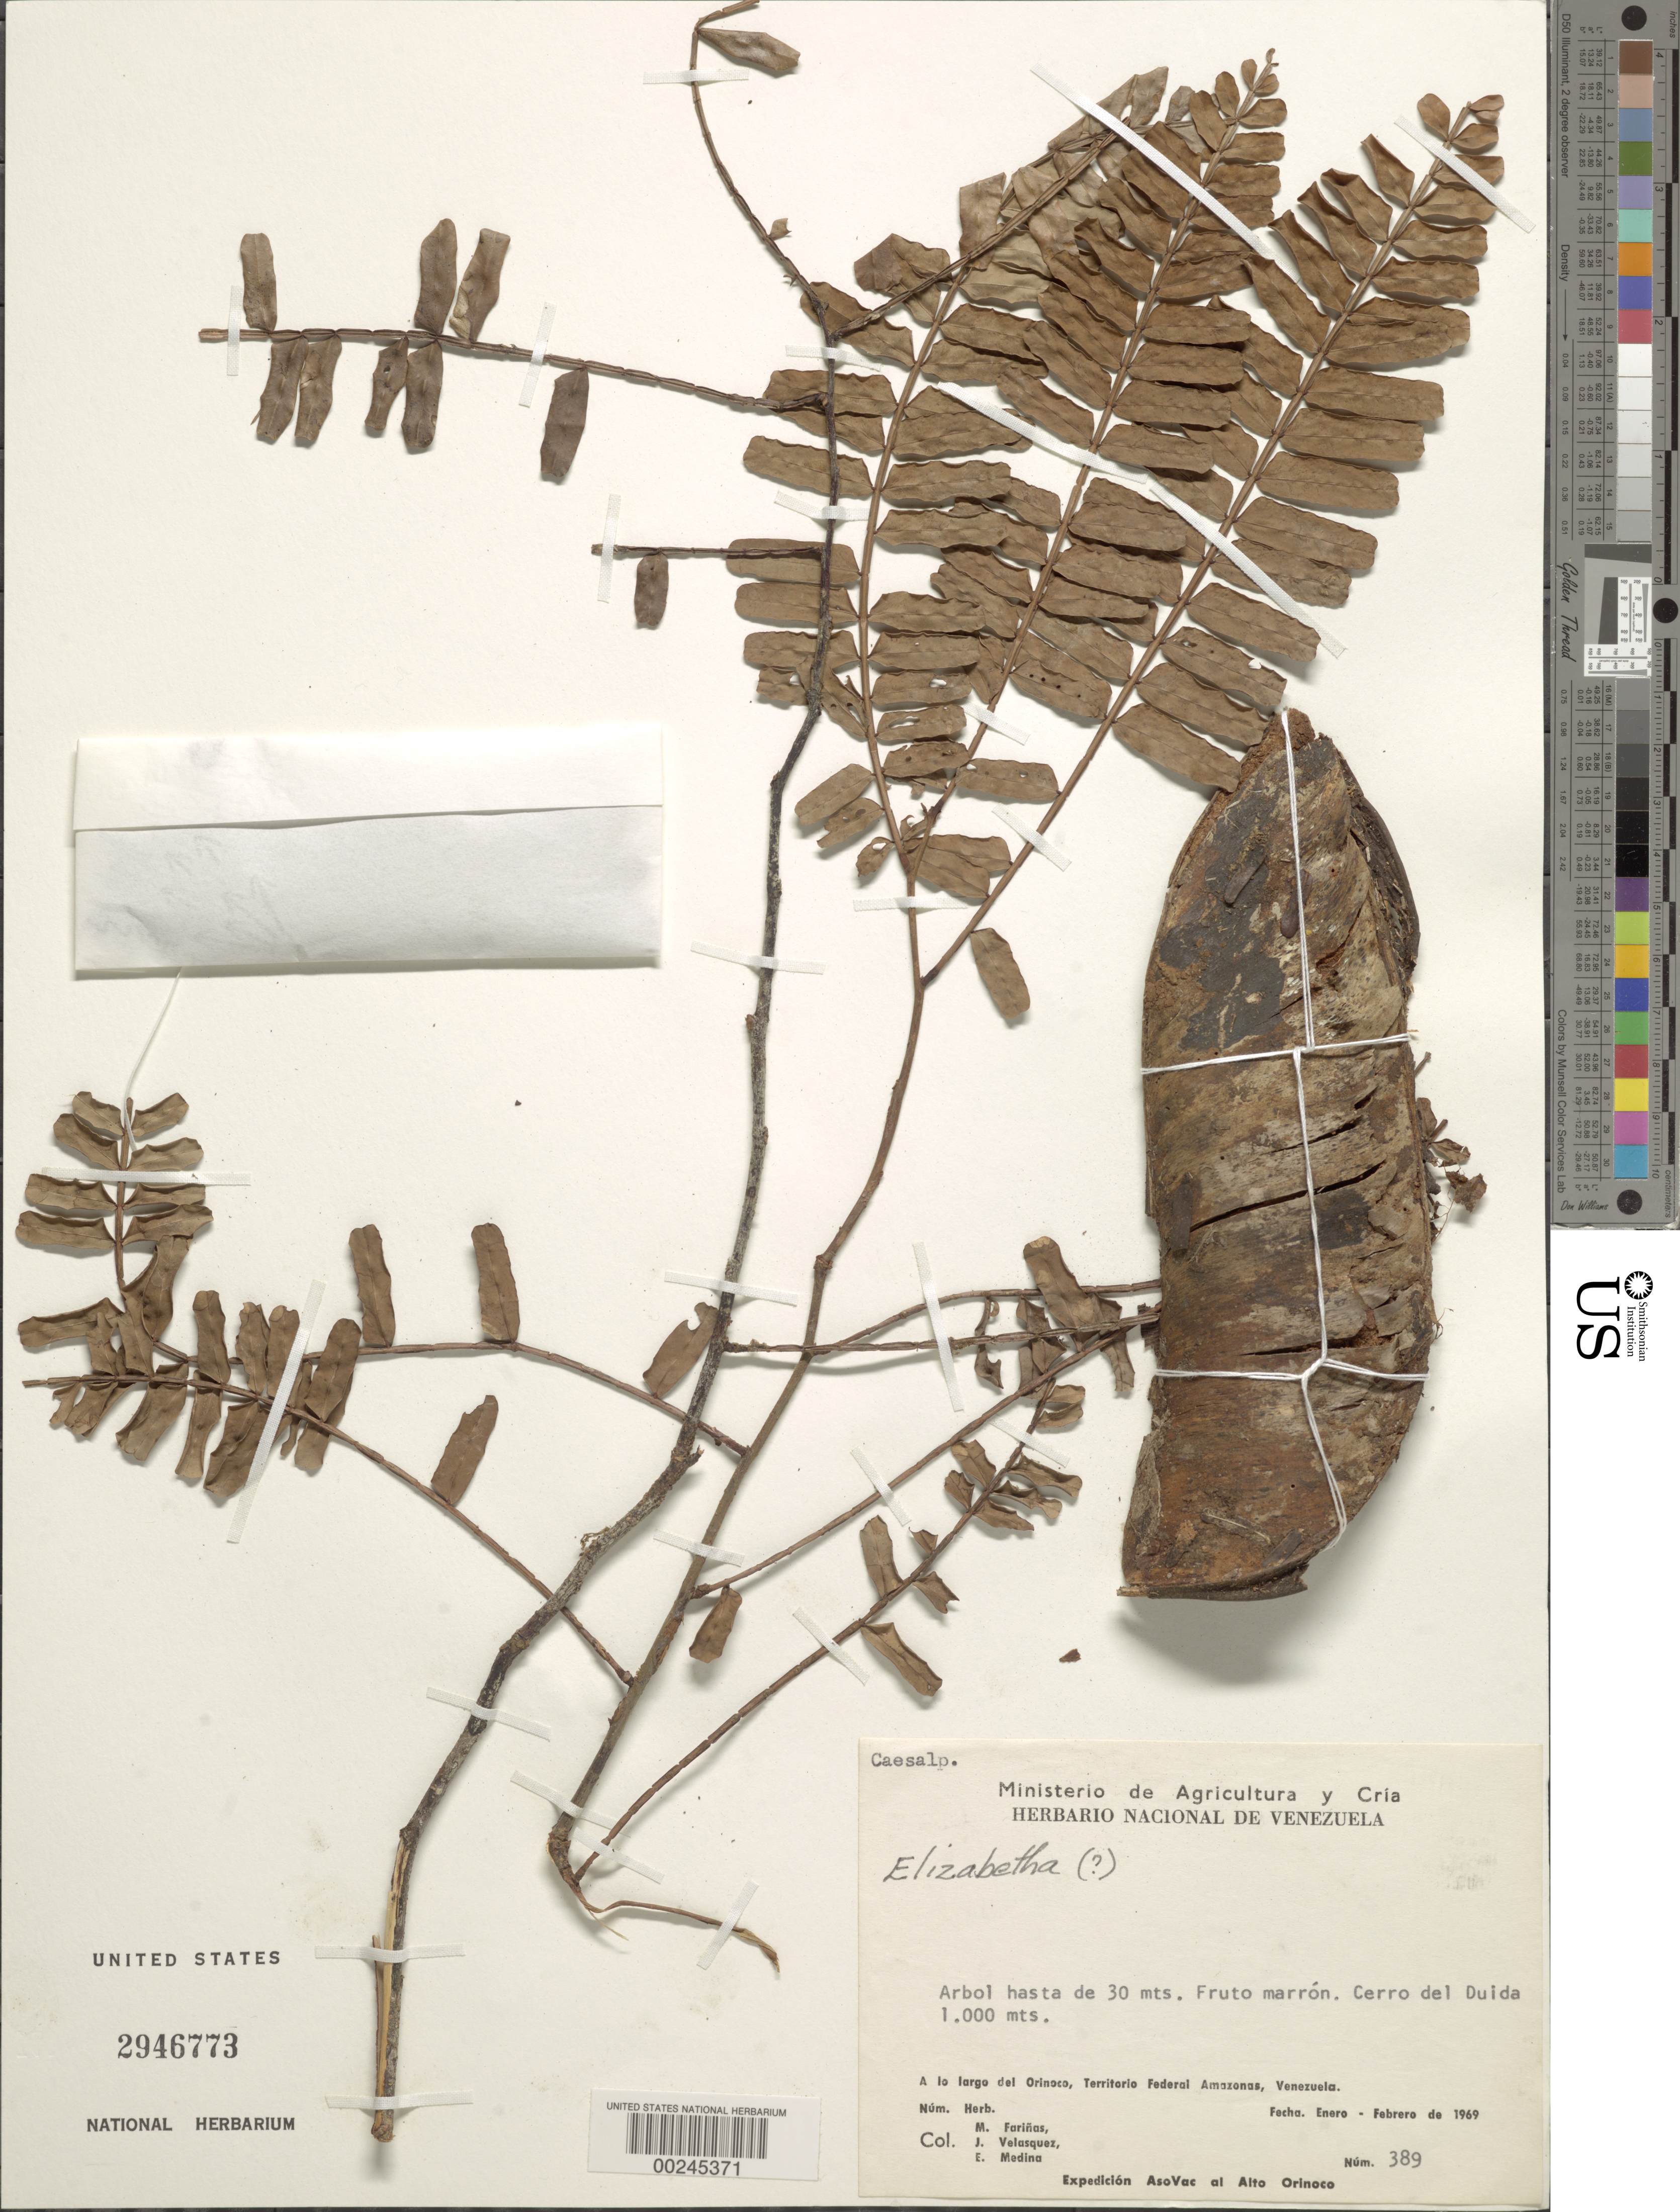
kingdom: Plantae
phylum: Tracheophyta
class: Magnoliopsida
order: Fabales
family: Fabaceae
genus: Elizabetha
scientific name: Elizabetha sp.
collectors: M. Fariñas, J. Velasquez & E. Medina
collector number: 389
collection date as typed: Jan 1969 to -- Feb 1969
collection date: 1969-01/1969-02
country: Venezuela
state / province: Amazonas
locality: Largo del orinoco; cerro del duida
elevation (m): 1000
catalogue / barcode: US 2946773